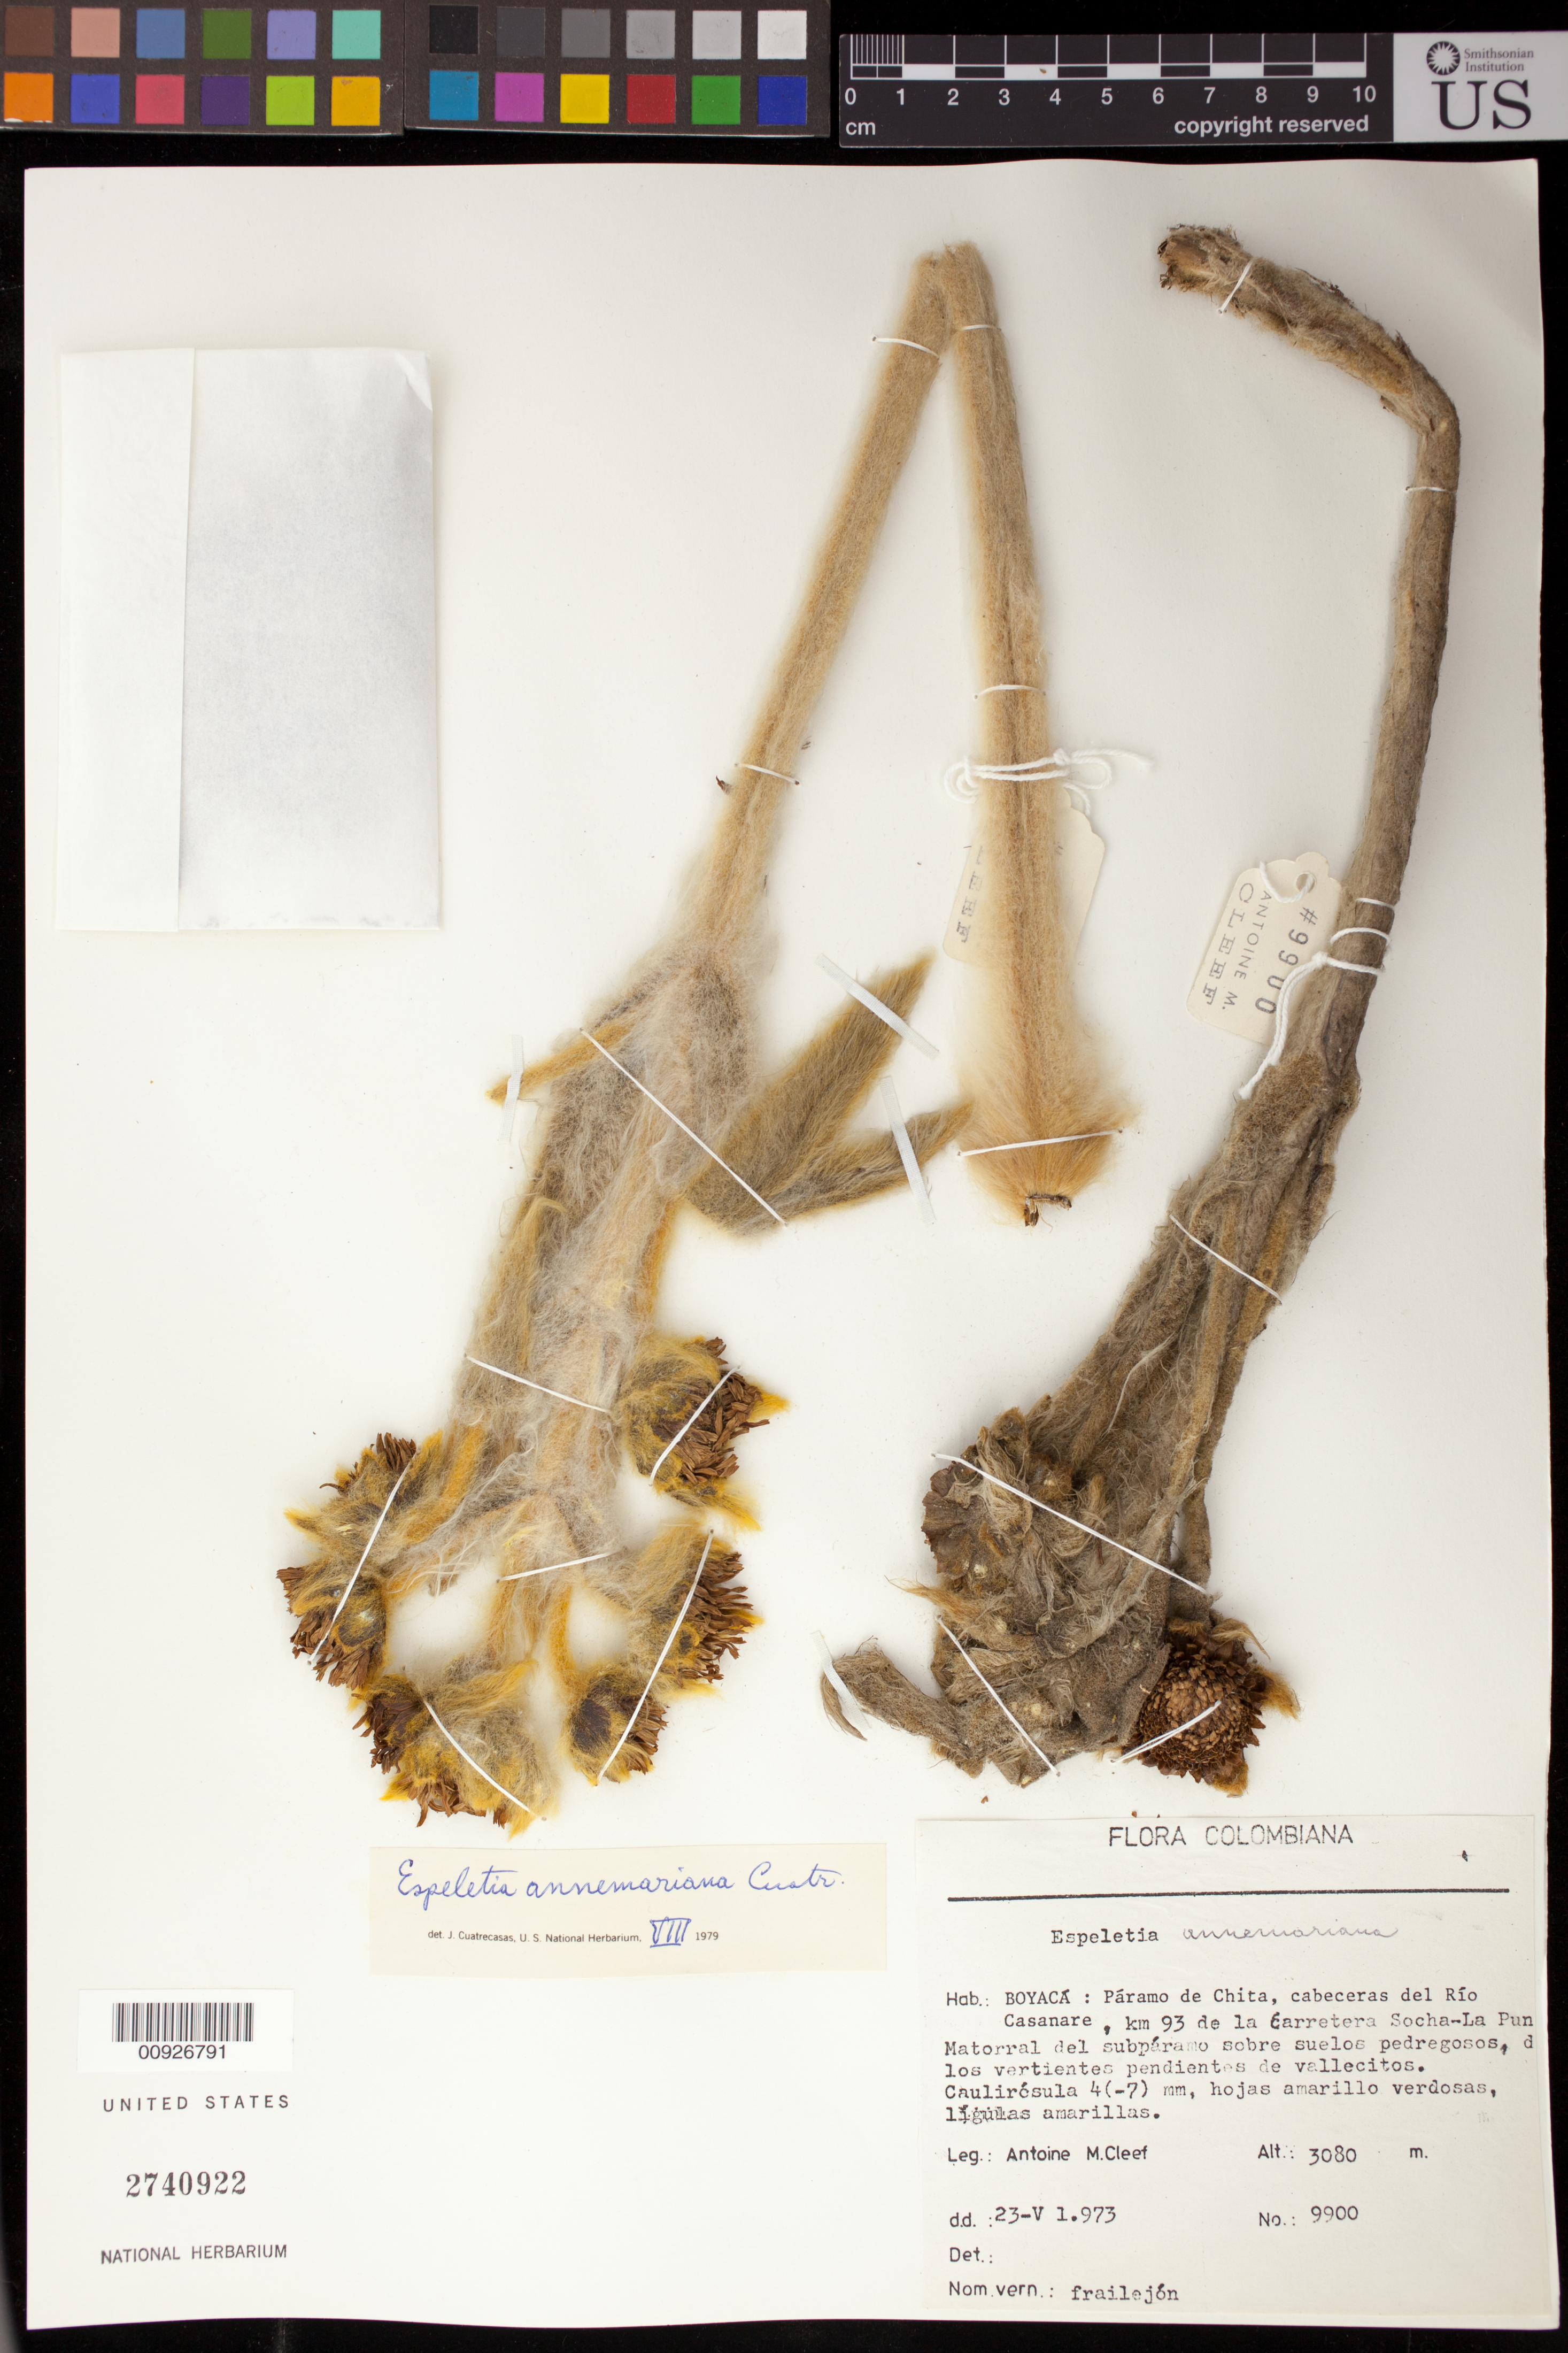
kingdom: Plantae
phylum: Tracheophyta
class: Magnoliopsida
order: Asterales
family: Asteraceae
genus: Espeletia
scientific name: Espeletia annemariana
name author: Cuatrec.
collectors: A. M. Cleef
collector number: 9900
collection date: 1973-05-23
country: Colombia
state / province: Boyacá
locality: P. de Chita . Páramo de Chita, cabeceras del Río Casanare, Km. 93 de la carrtera Socha-La Punta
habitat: Matorral del subpáramo sobre suelos pedregosos, de los vertentientes pendientes de vallecitos.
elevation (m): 3080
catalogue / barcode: US 2740922